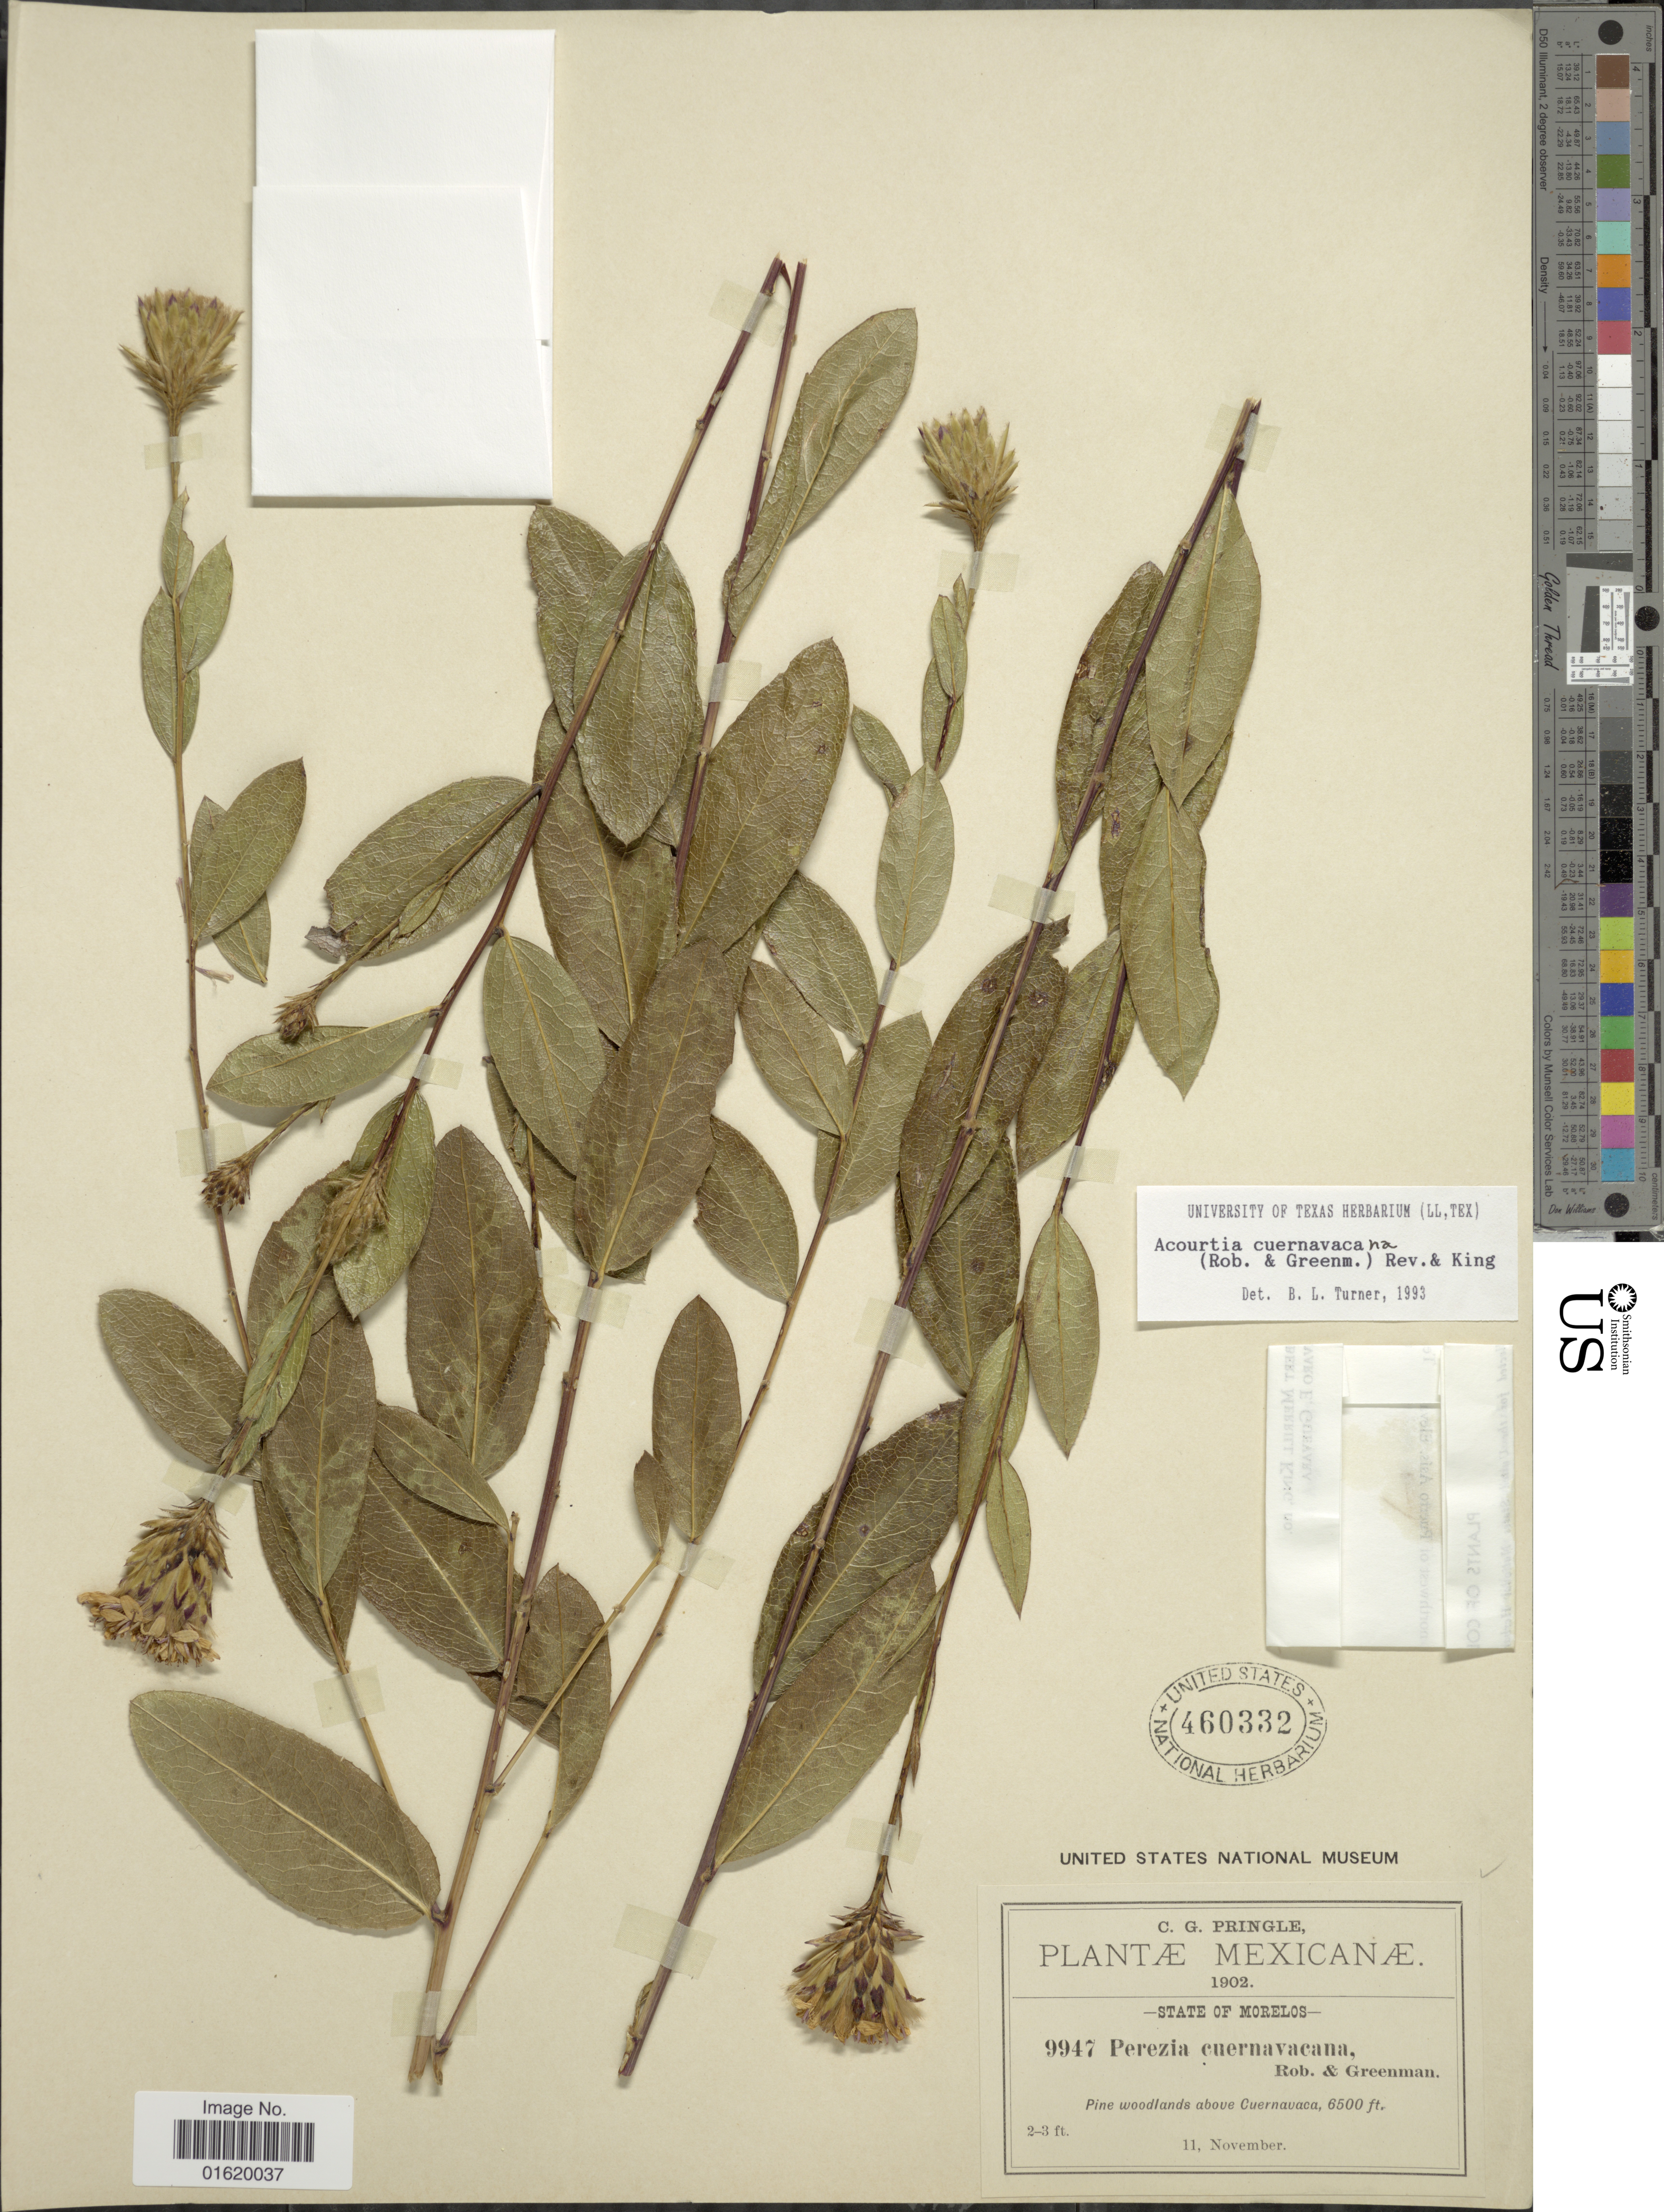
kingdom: Plantae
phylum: Tracheophyta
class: Magnoliopsida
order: Asterales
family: Asteraceae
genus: Acourtia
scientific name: Acourtia cuernavacana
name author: (B.L. Rob. & Greenm.) Reveal & R.M. King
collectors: C. G. Pringle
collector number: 9947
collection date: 1902-11-11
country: Mexico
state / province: Morelos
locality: Pine woodlands above Cuernavaca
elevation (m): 1981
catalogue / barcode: US 460332